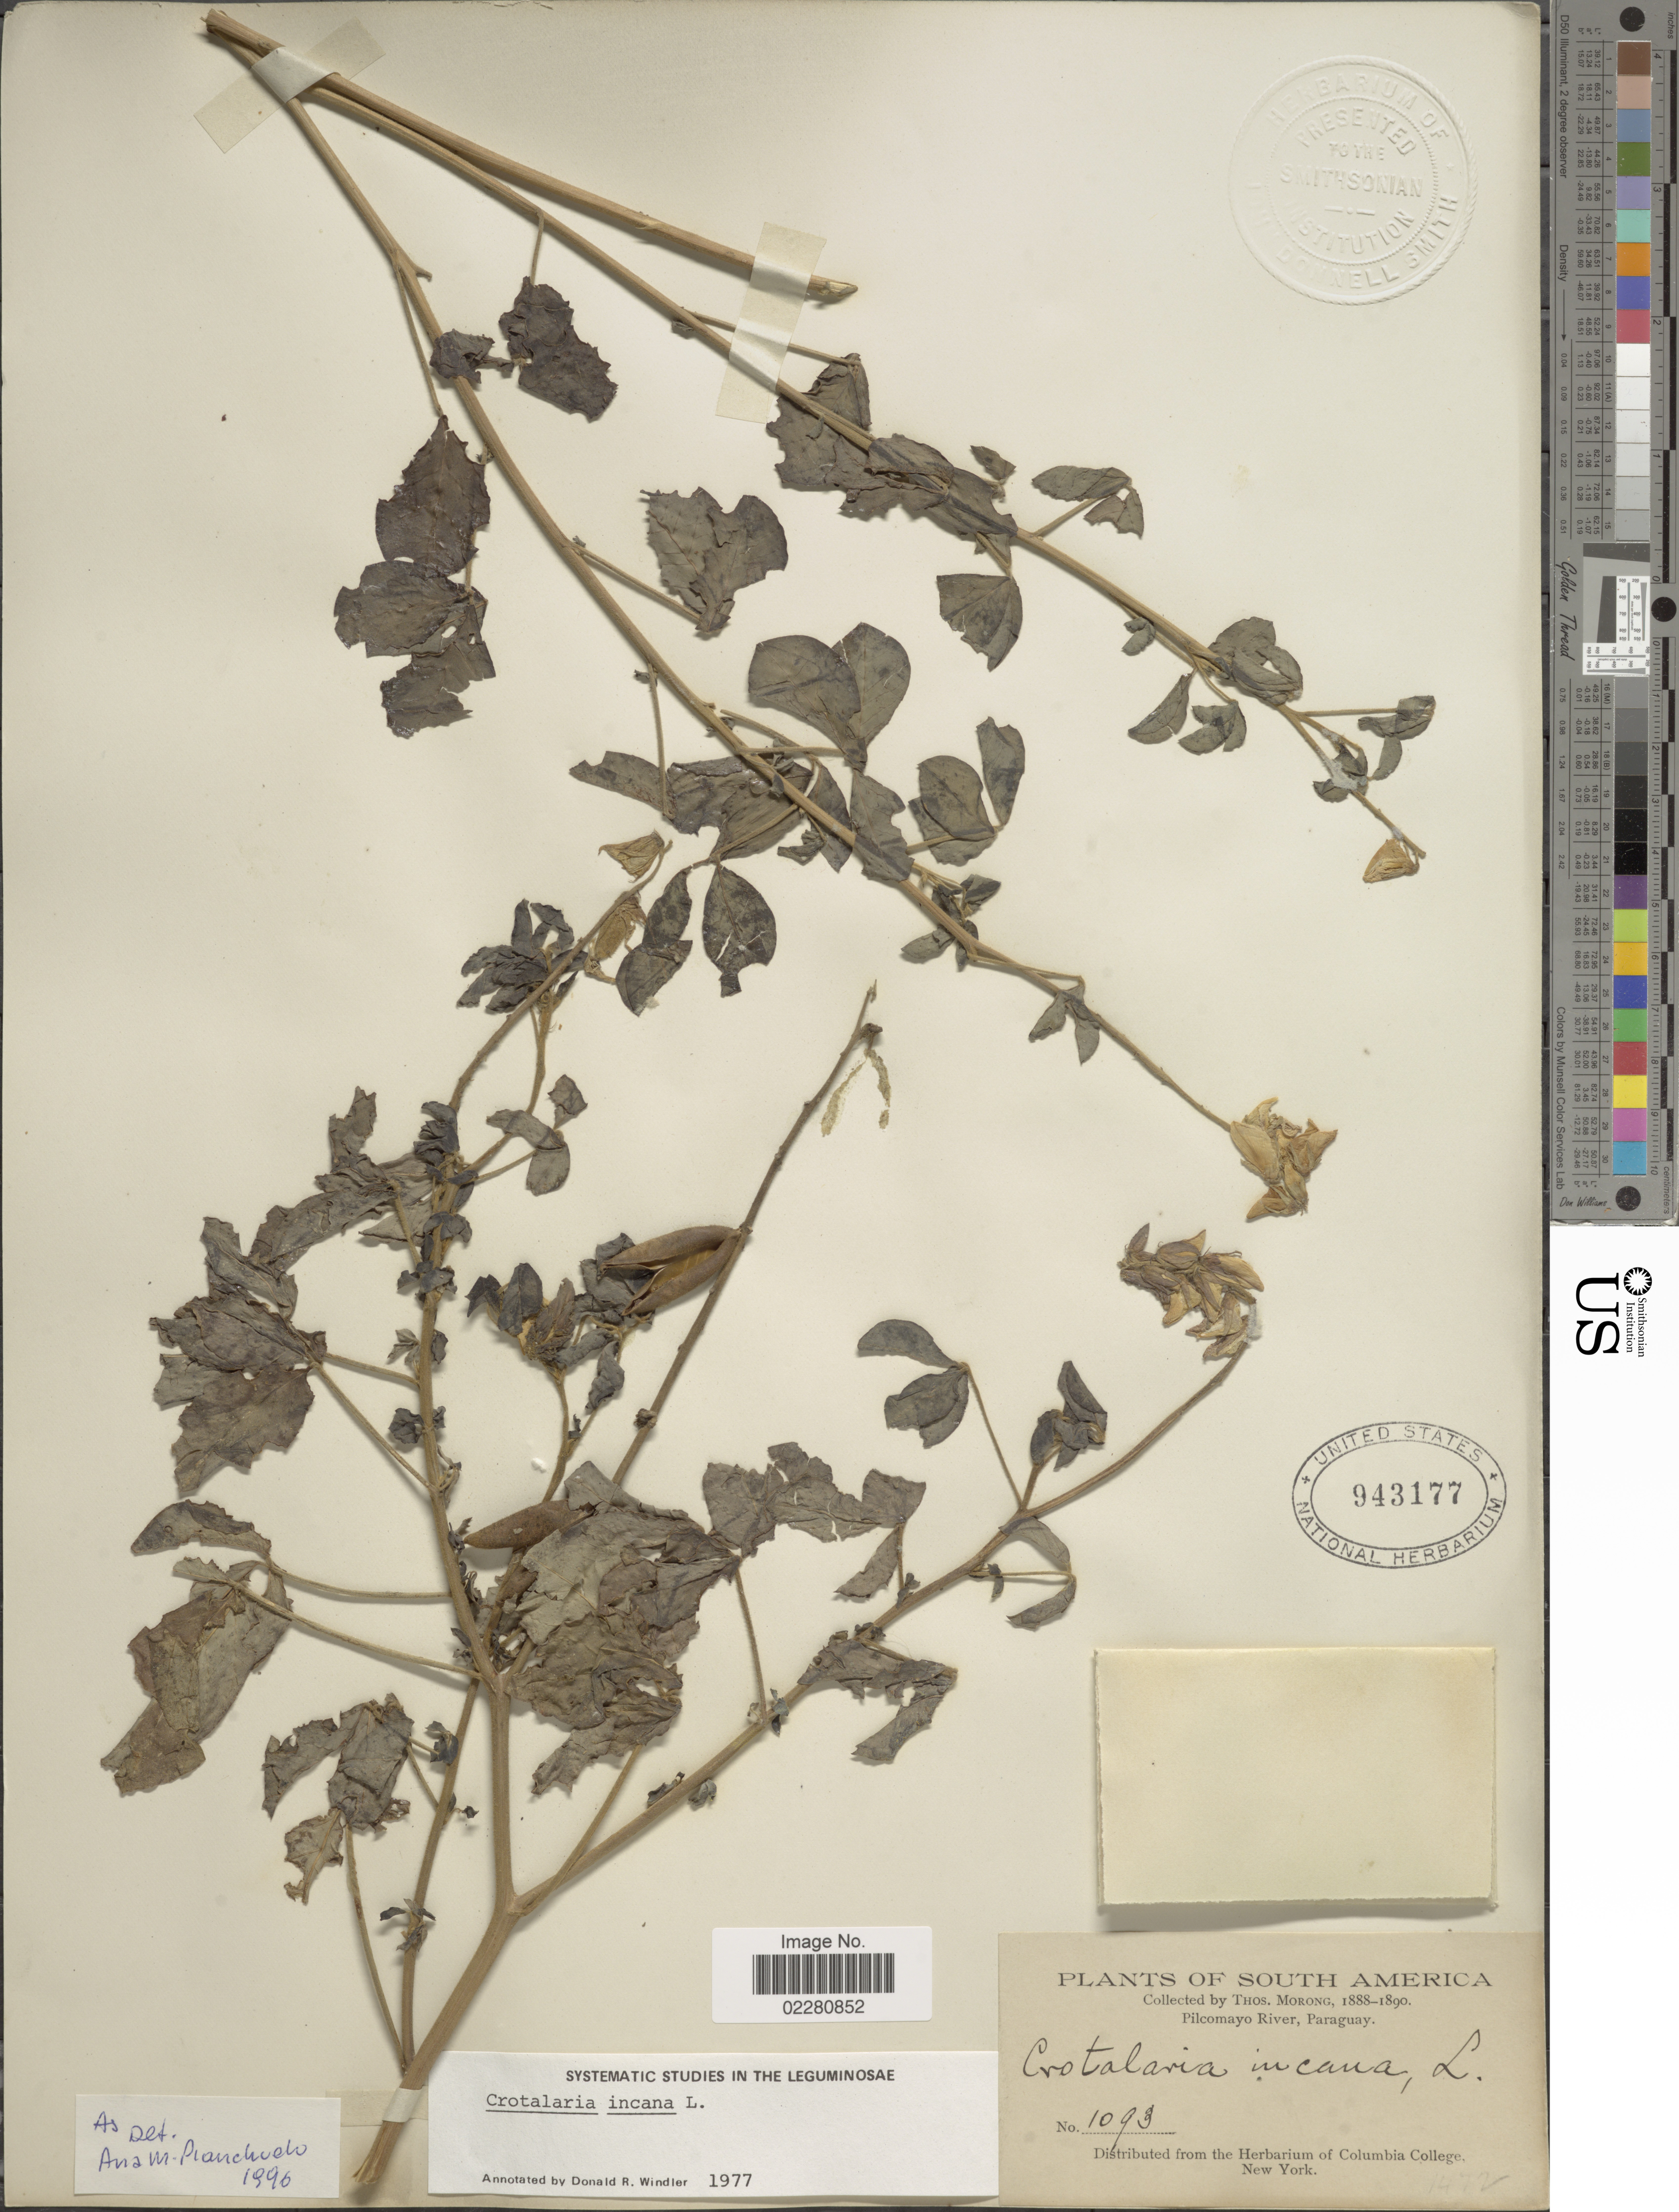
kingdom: Plantae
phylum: Tracheophyta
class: Magnoliopsida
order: Fabales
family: Fabaceae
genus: Crotalaria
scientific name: Crotalaria incana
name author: L.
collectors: ex herb. T. Morong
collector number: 1093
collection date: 1888/1890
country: Paraguay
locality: Pilcomayo River, Paraguay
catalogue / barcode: US 943177